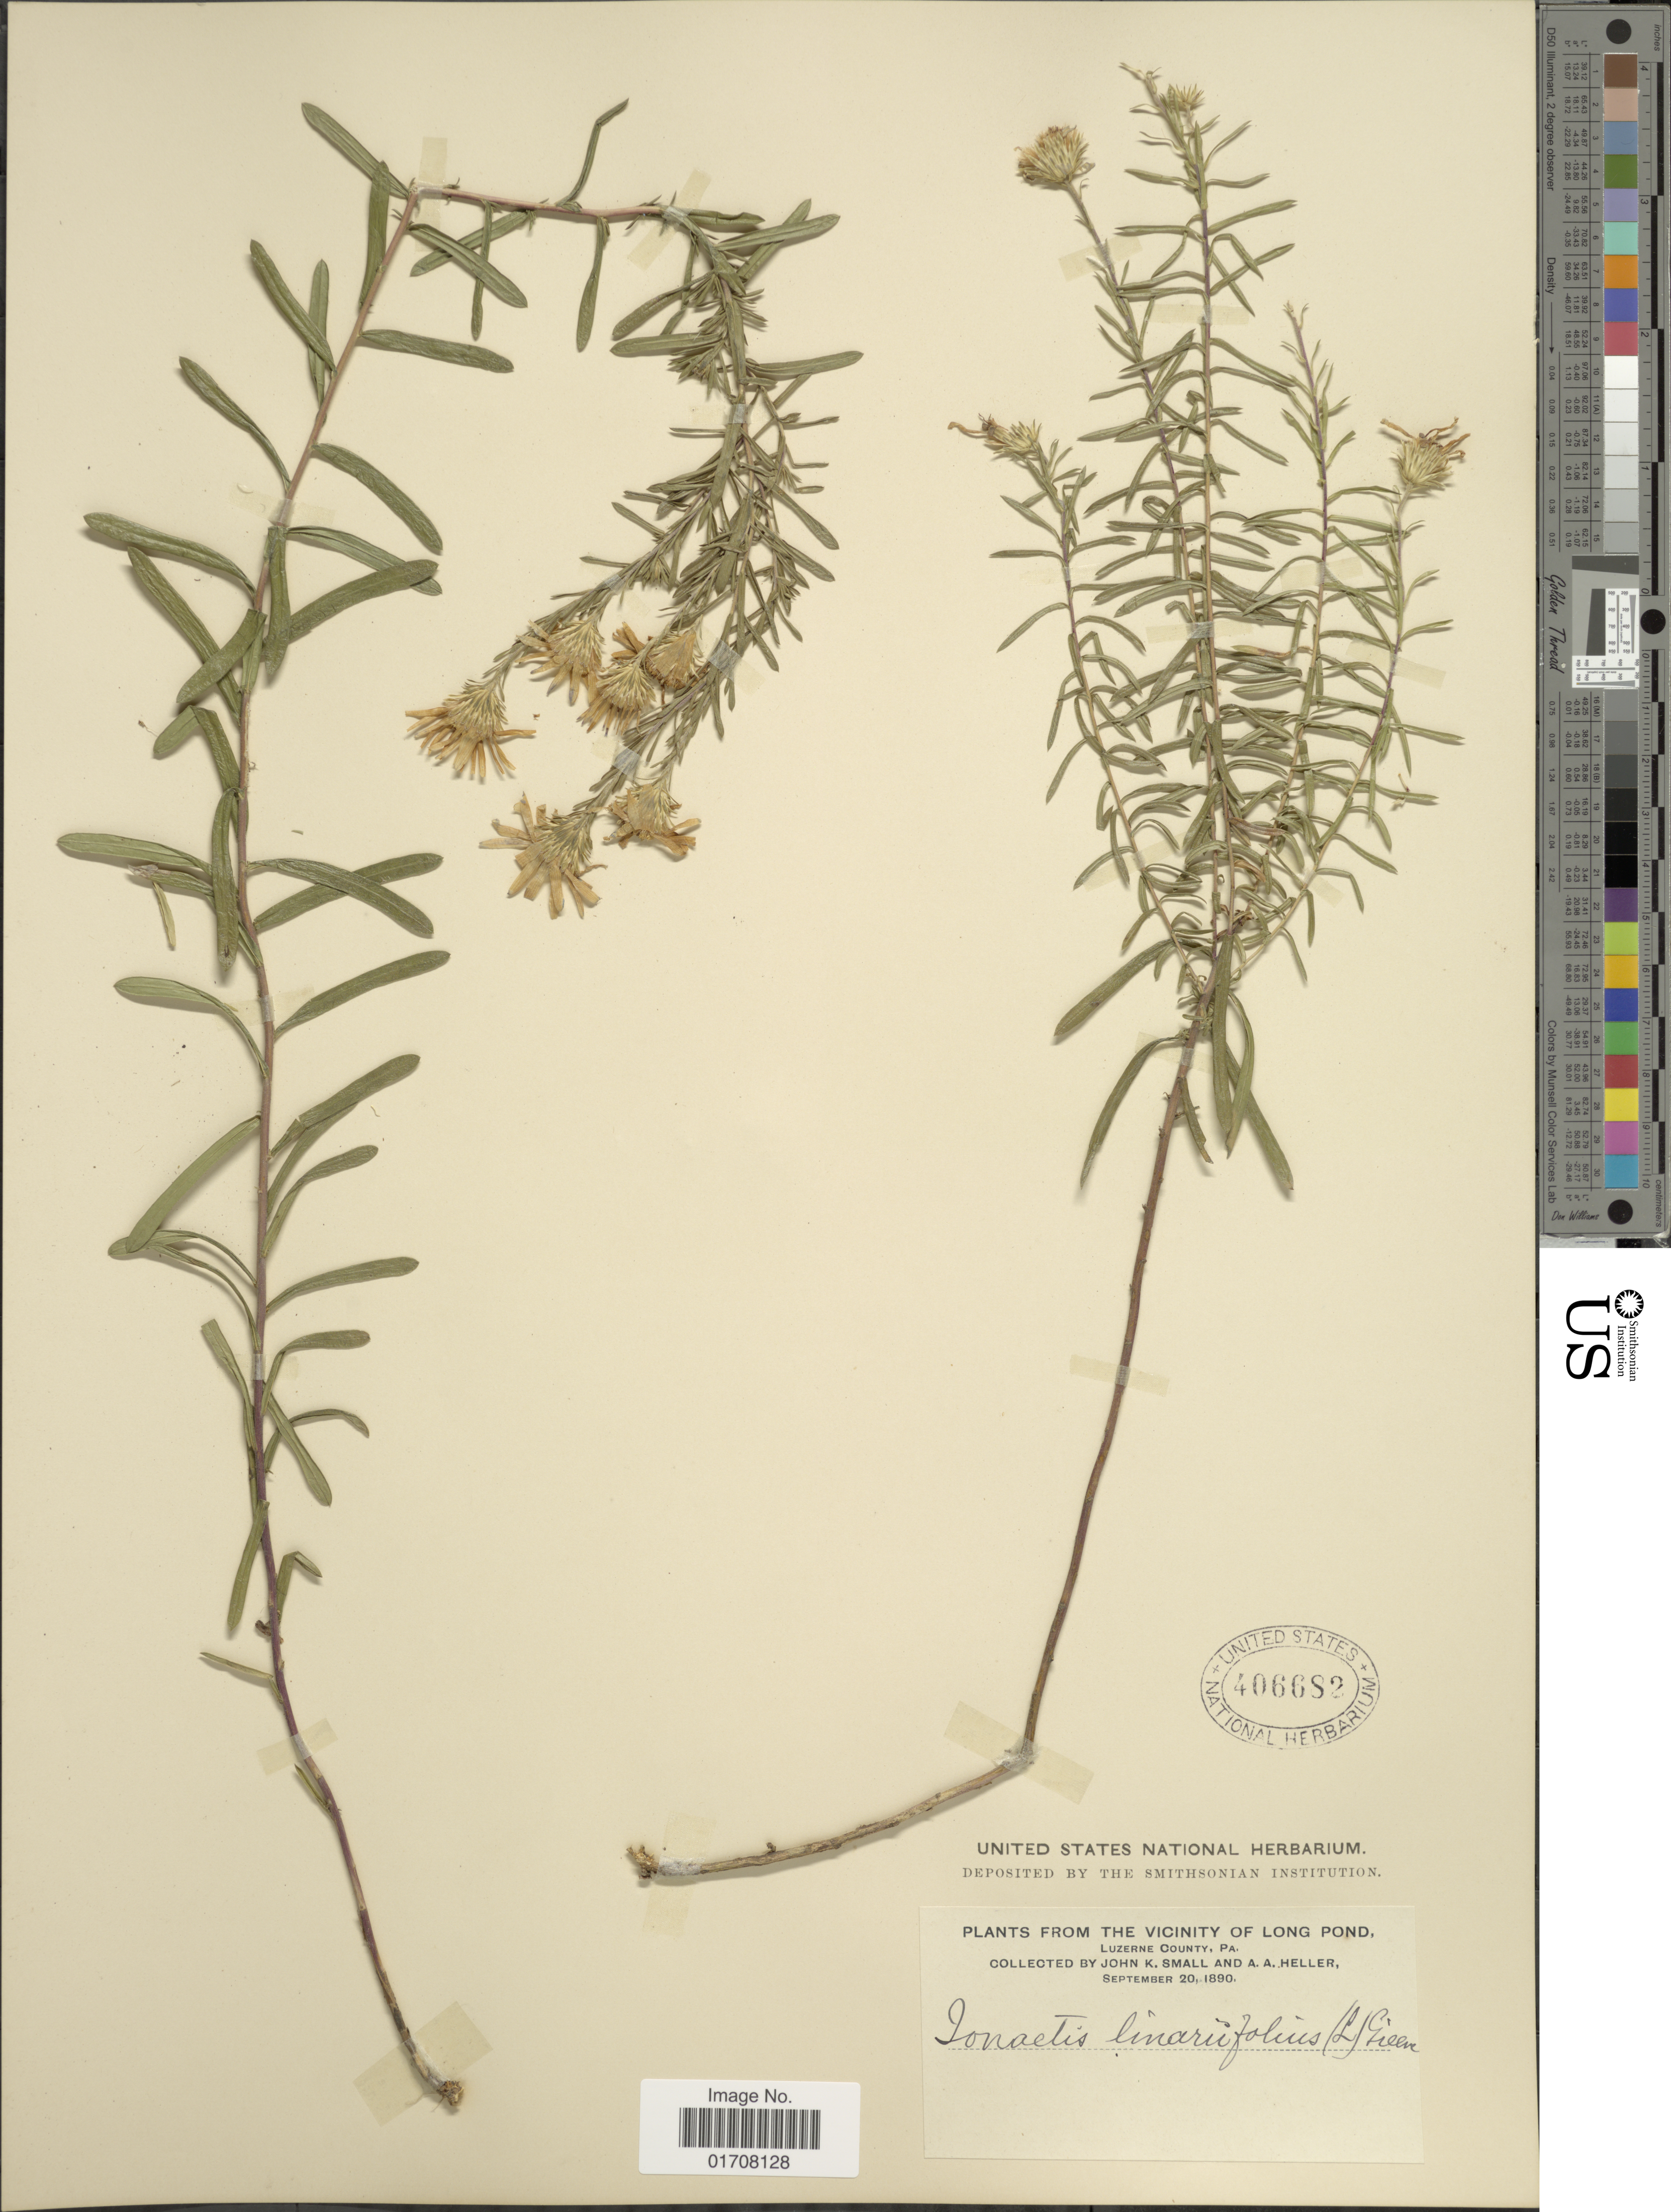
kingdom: Plantae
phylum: Tracheophyta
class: Magnoliopsida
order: Asterales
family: Asteraceae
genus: Ionactis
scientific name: Ionactis linariifolia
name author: (L.) Greene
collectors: J. K. Small & A. A. Heller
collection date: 1890-09-20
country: United States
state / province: Pennsylvania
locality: The Vicinity of Long Pond, Luzerne County, Pa.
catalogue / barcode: US 406682